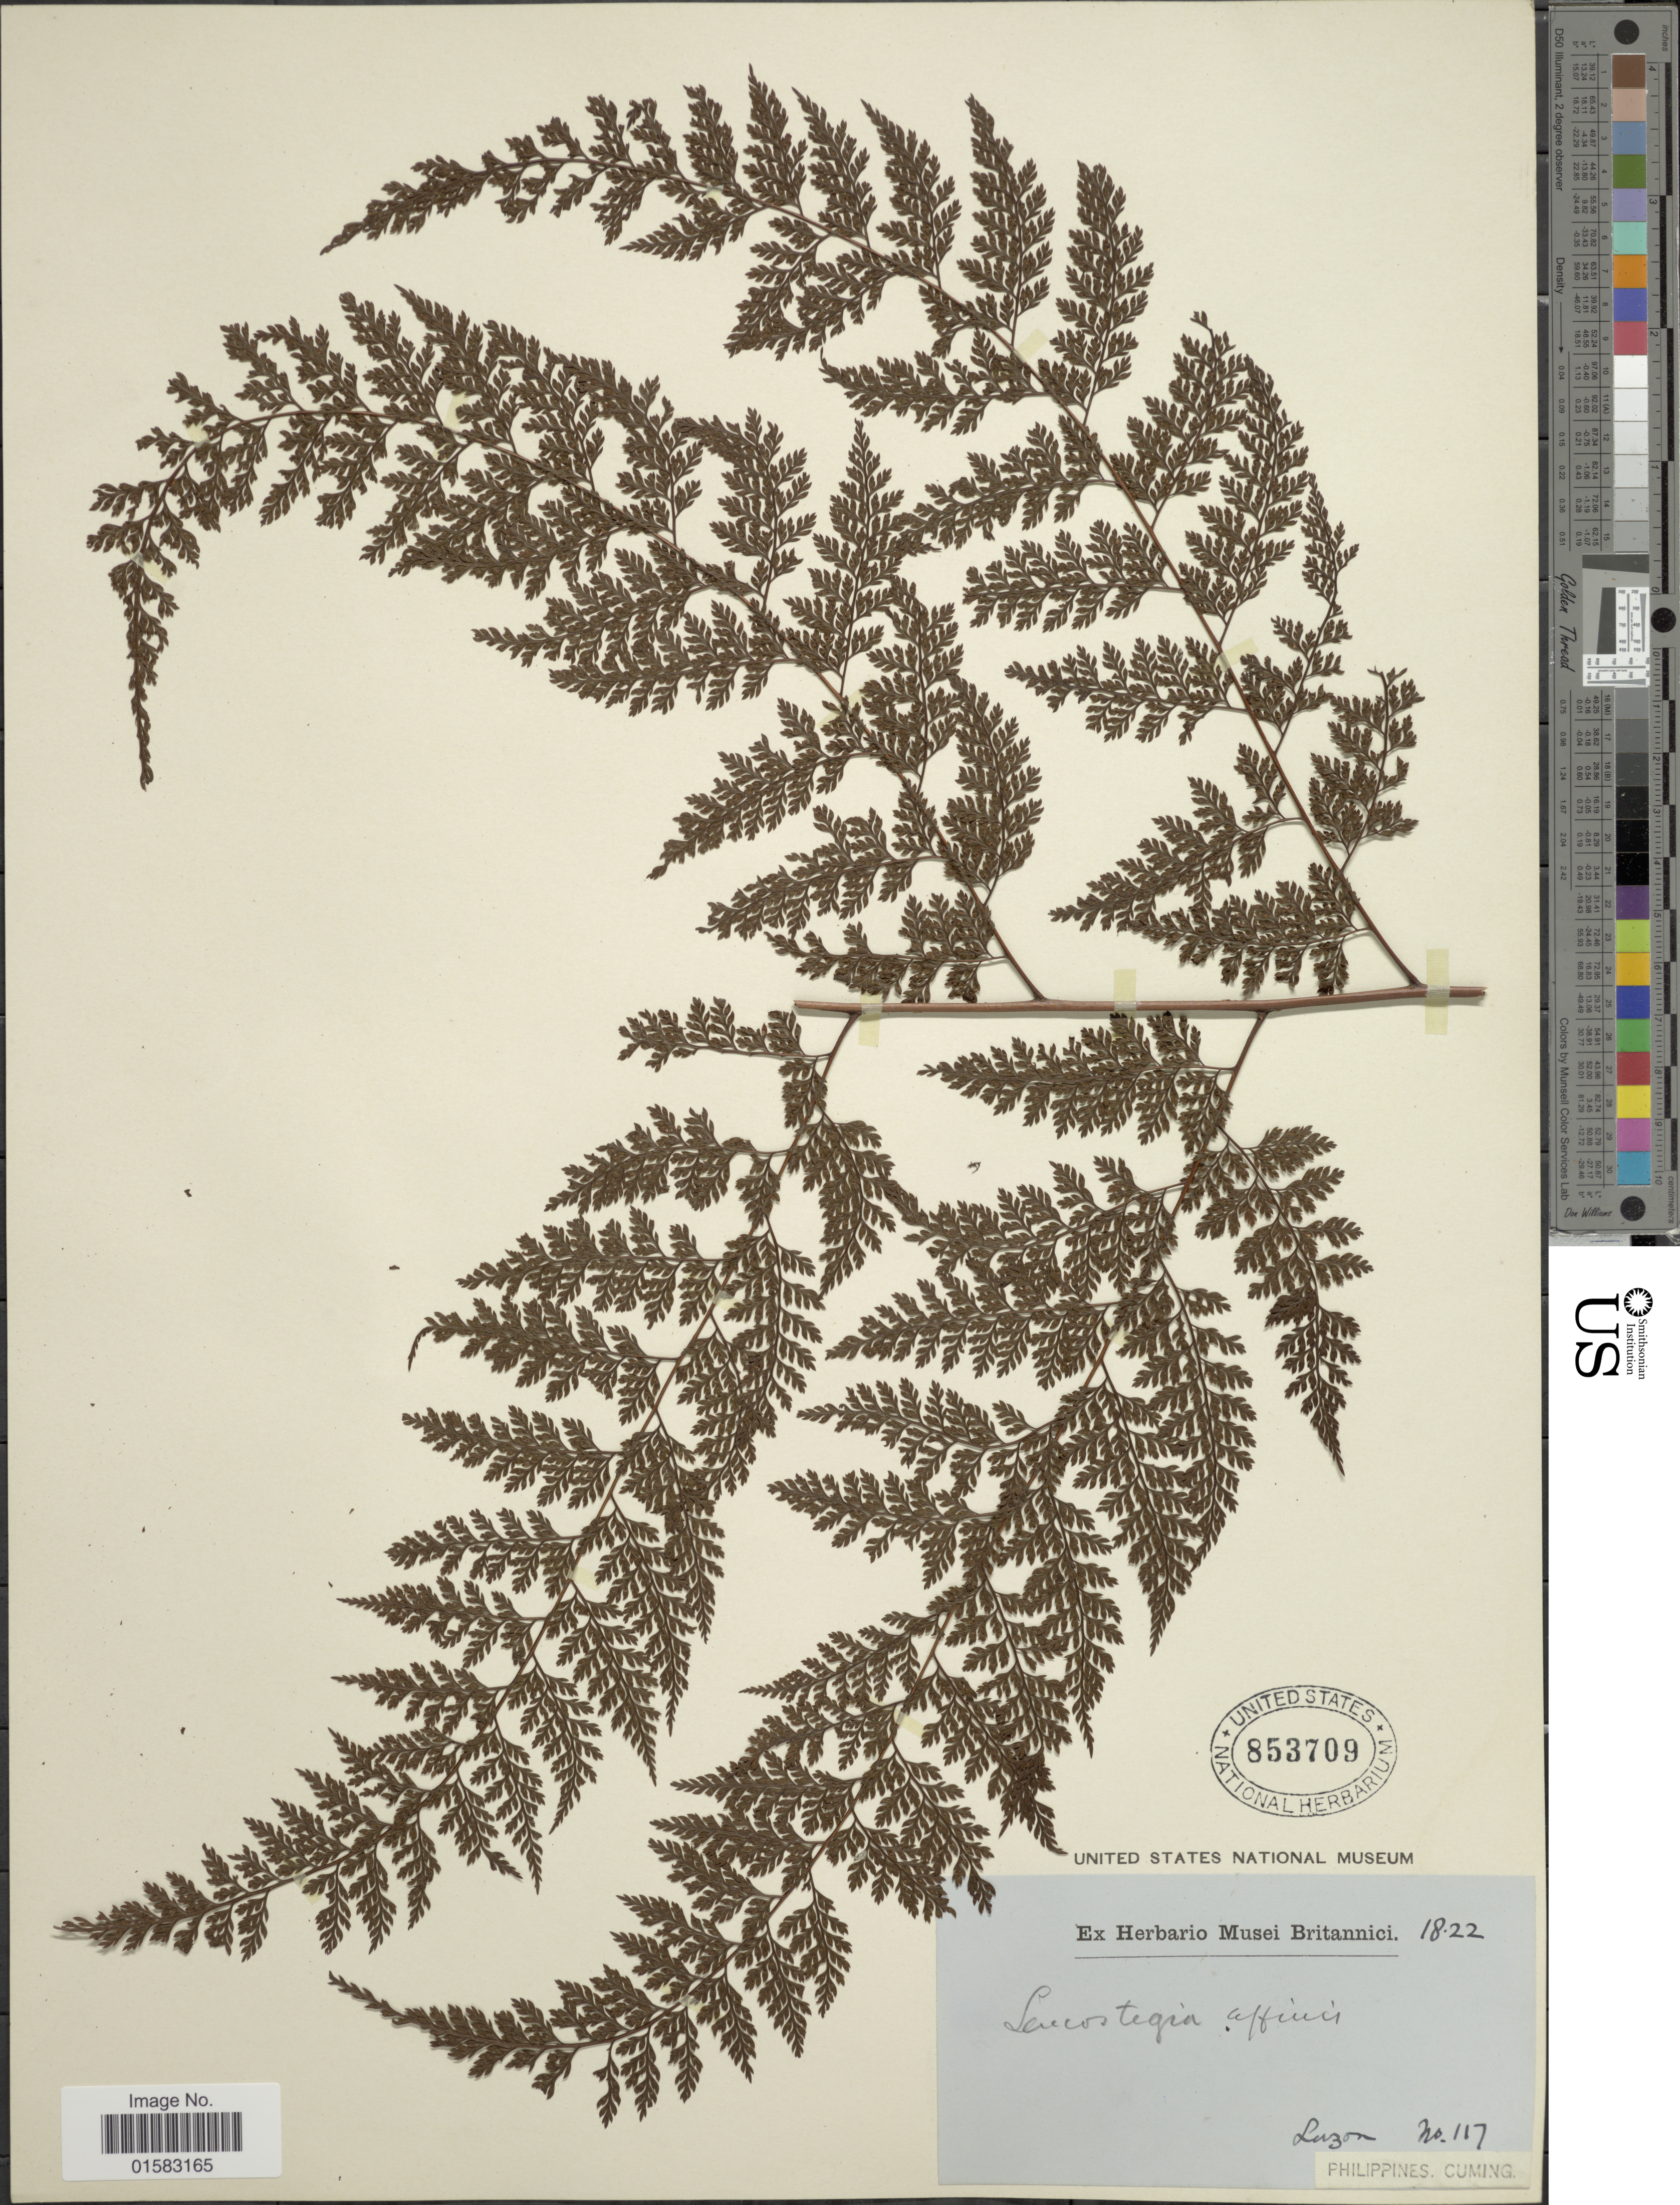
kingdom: Plantae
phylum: Tracheophyta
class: Polypodiopsida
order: Polypodiales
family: Davalliaceae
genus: Davallia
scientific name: Davallia hymenophylloides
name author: (Bedd.) Kuhn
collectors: -. Cuming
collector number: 1822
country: Philippines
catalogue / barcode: US 853709